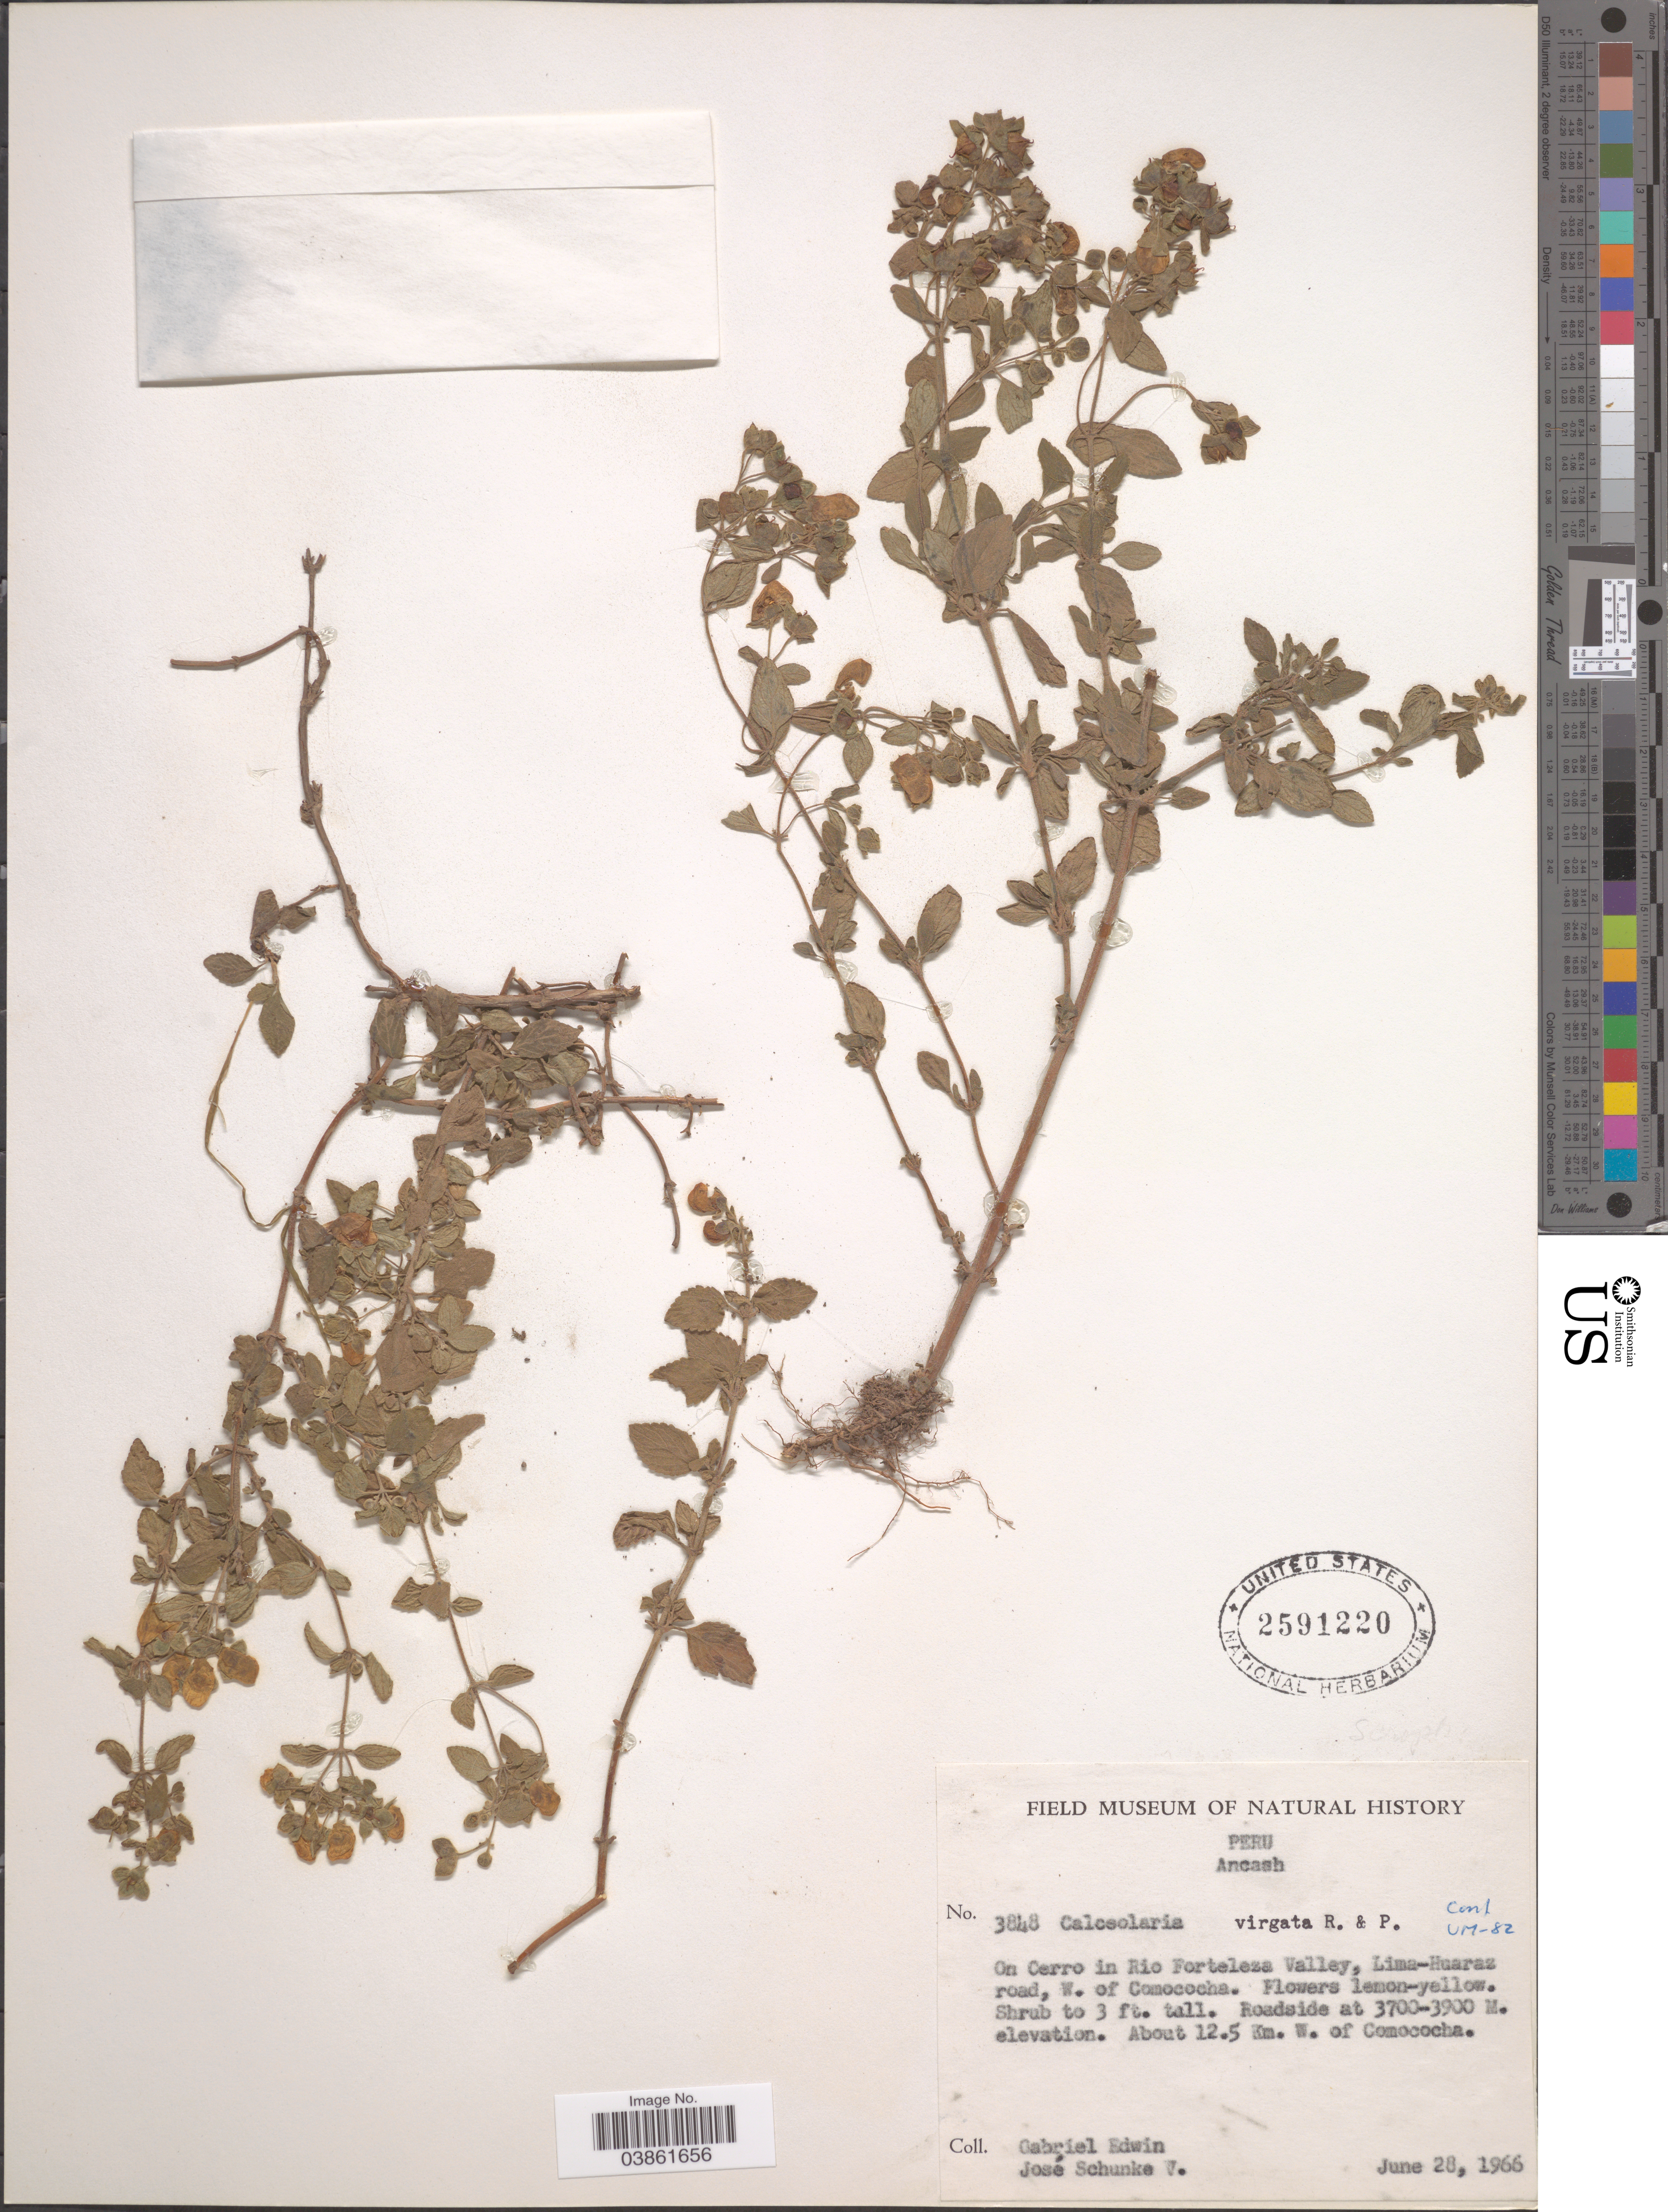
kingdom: Plantae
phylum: Tracheophyta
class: Magnoliopsida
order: Lamiales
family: Calceolariaceae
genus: Calceolaria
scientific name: Calceolaria virgata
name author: Ruiz & Pav.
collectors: G. Edwin & J. Schunke Vigo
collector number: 3848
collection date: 1966-06-28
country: Peru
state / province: Ancash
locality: On Cerro in Rio Forteleza Valley, Lima-Huaraz road, W. of Comococha. About 12.5 Km. W. of Comococha.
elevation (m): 3700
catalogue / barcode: US 2591220